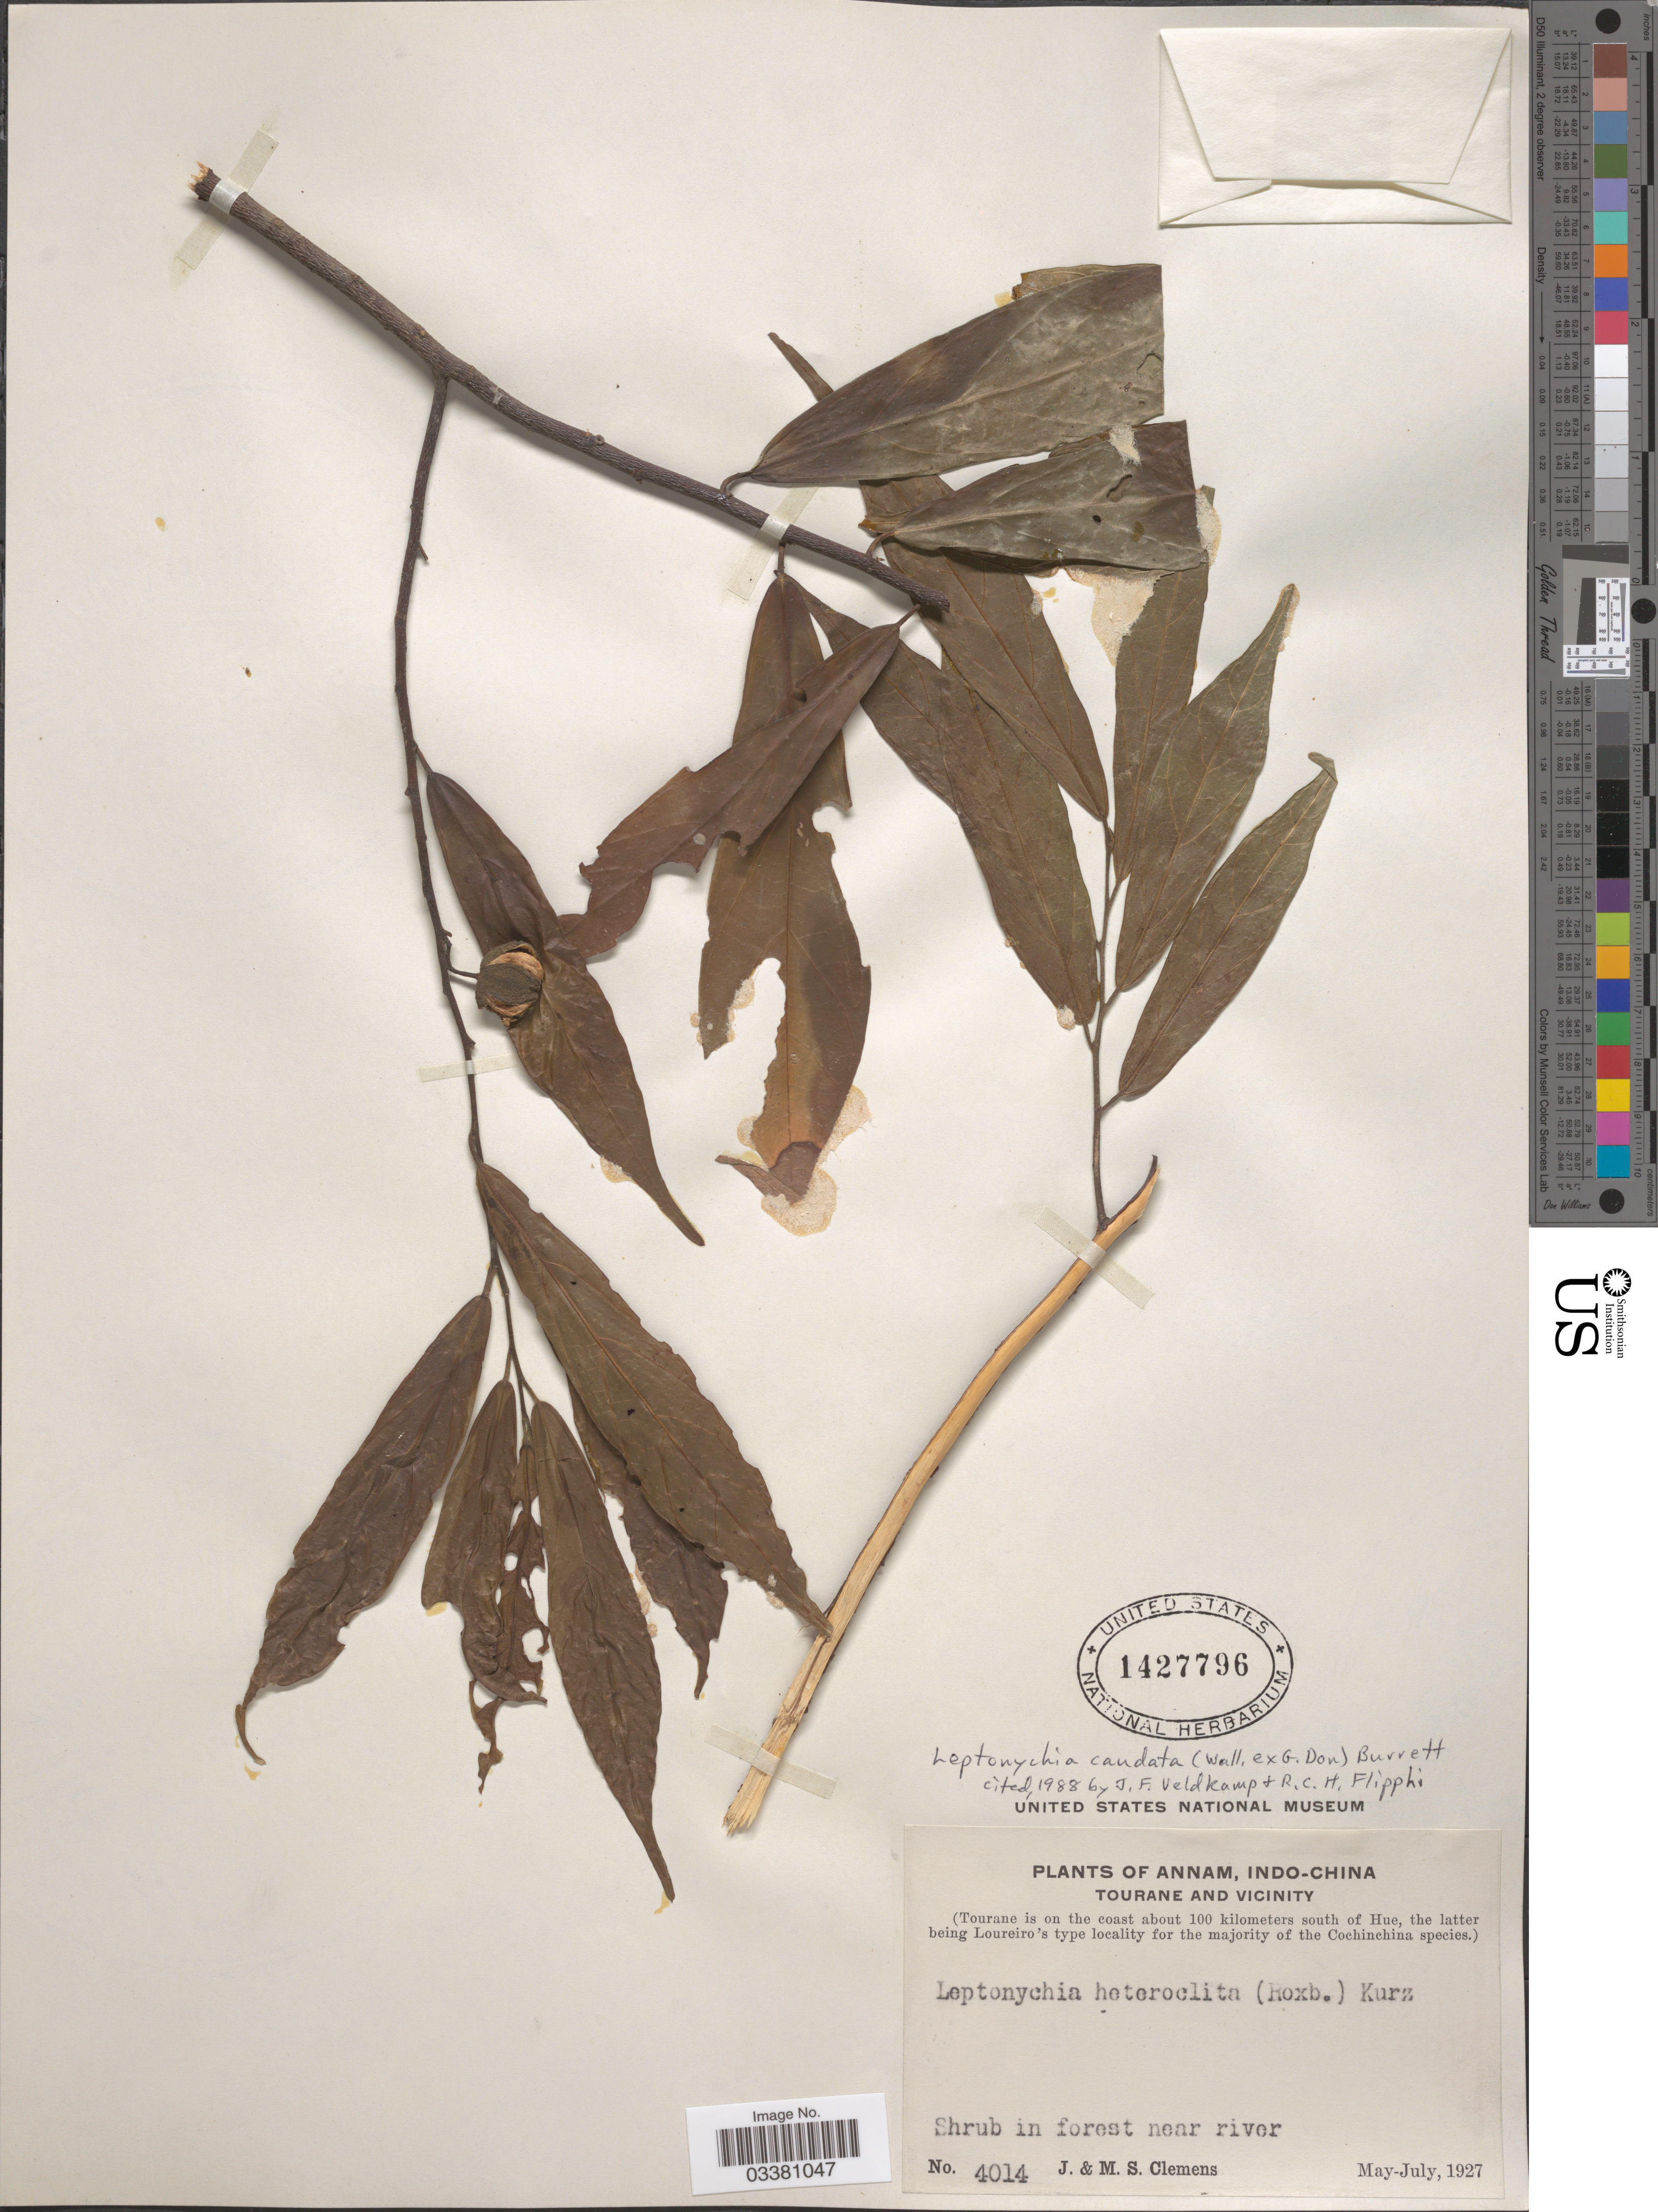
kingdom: Plantae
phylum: Tracheophyta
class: Magnoliopsida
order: Malvales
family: Malvaceae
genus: Leptonychia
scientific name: Leptonychia caudata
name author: Burret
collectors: J. Clemens & M. S. Clemens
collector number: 4014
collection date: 1927-05/1927-07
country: Vietnam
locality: Annam, Indo-China. Tourane and vicinity. (Tourane is on the coast about 100 kilometers south of Hue).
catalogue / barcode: US 1427796